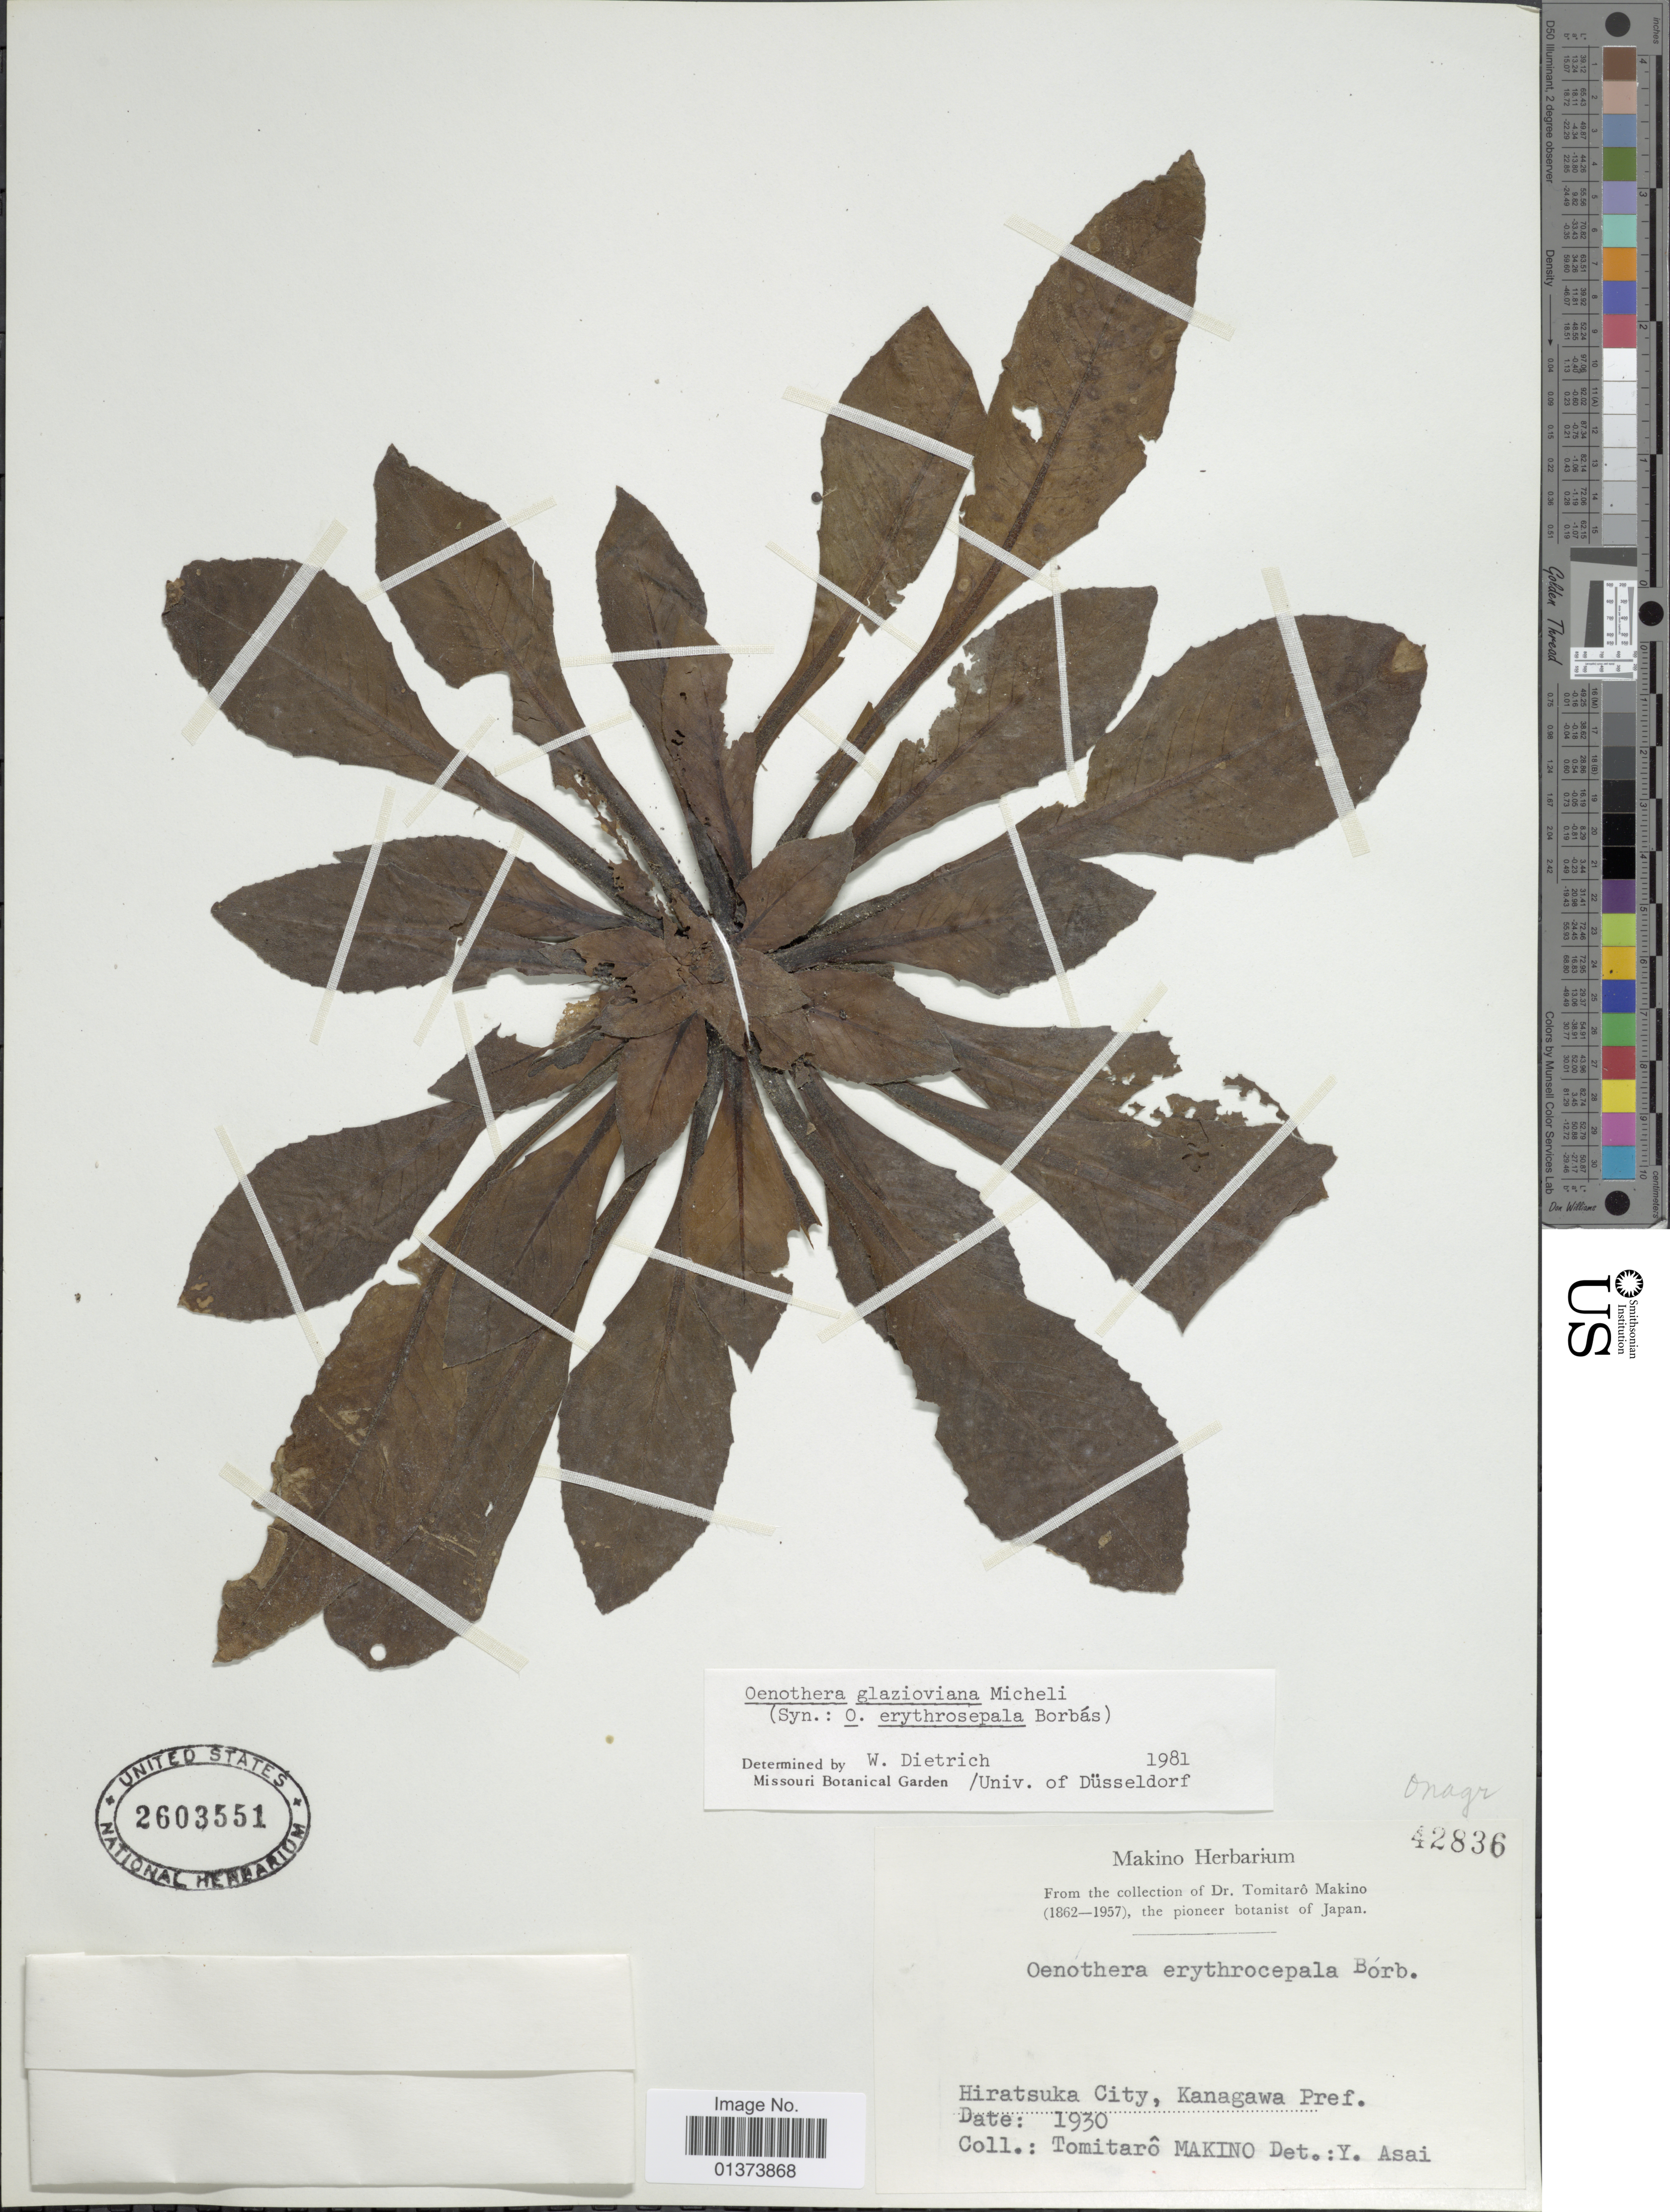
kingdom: Plantae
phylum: Tracheophyta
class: Magnoliopsida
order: Myrtales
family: Onagraceae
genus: Oenothera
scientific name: Oenothera glazioviana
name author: Micheli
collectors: T. Makino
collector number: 42836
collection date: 1930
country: Japan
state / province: Kanagawa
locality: Hiratsuka City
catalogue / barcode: US 2603551